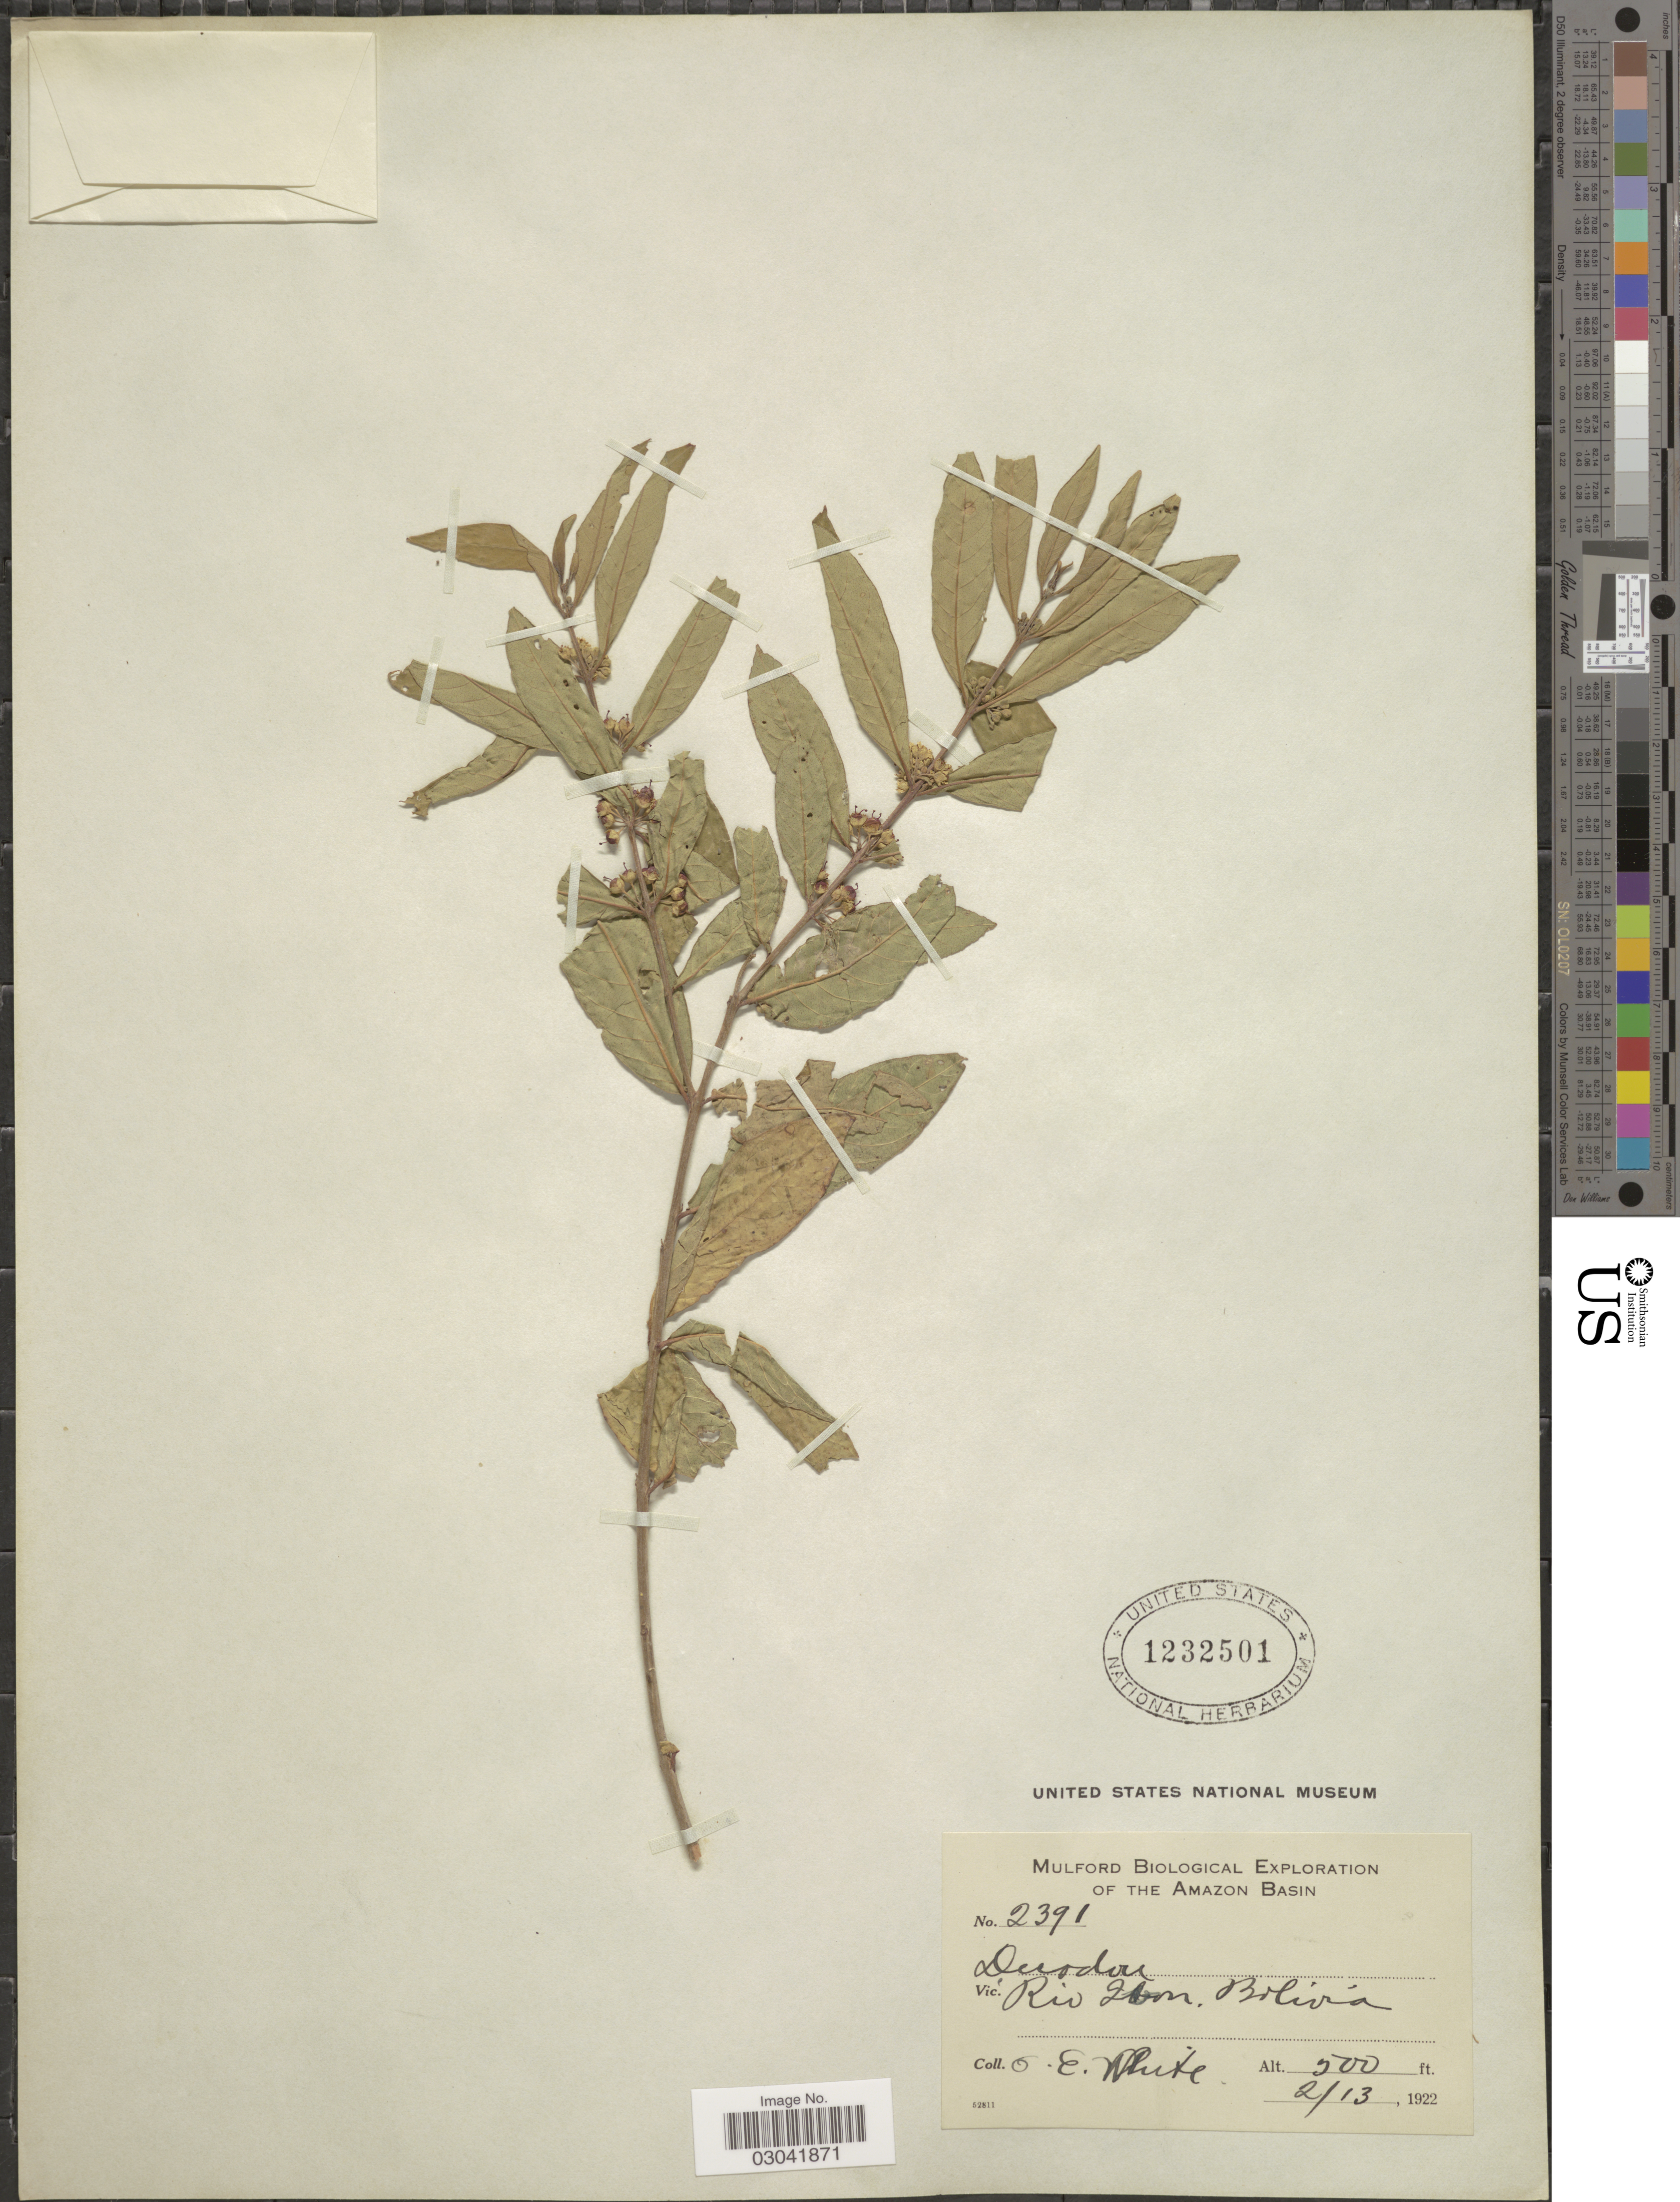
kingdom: Plantae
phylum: Tracheophyta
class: Magnoliopsida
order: Myrtales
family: Lythraceae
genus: Adenaria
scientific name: Adenaria floribunda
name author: Kunth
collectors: O. E. White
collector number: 2391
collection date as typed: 2/13, 1922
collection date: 1922-02-13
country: Bolivia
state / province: Beni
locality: Rio Ibon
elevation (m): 152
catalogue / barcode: US 1232501